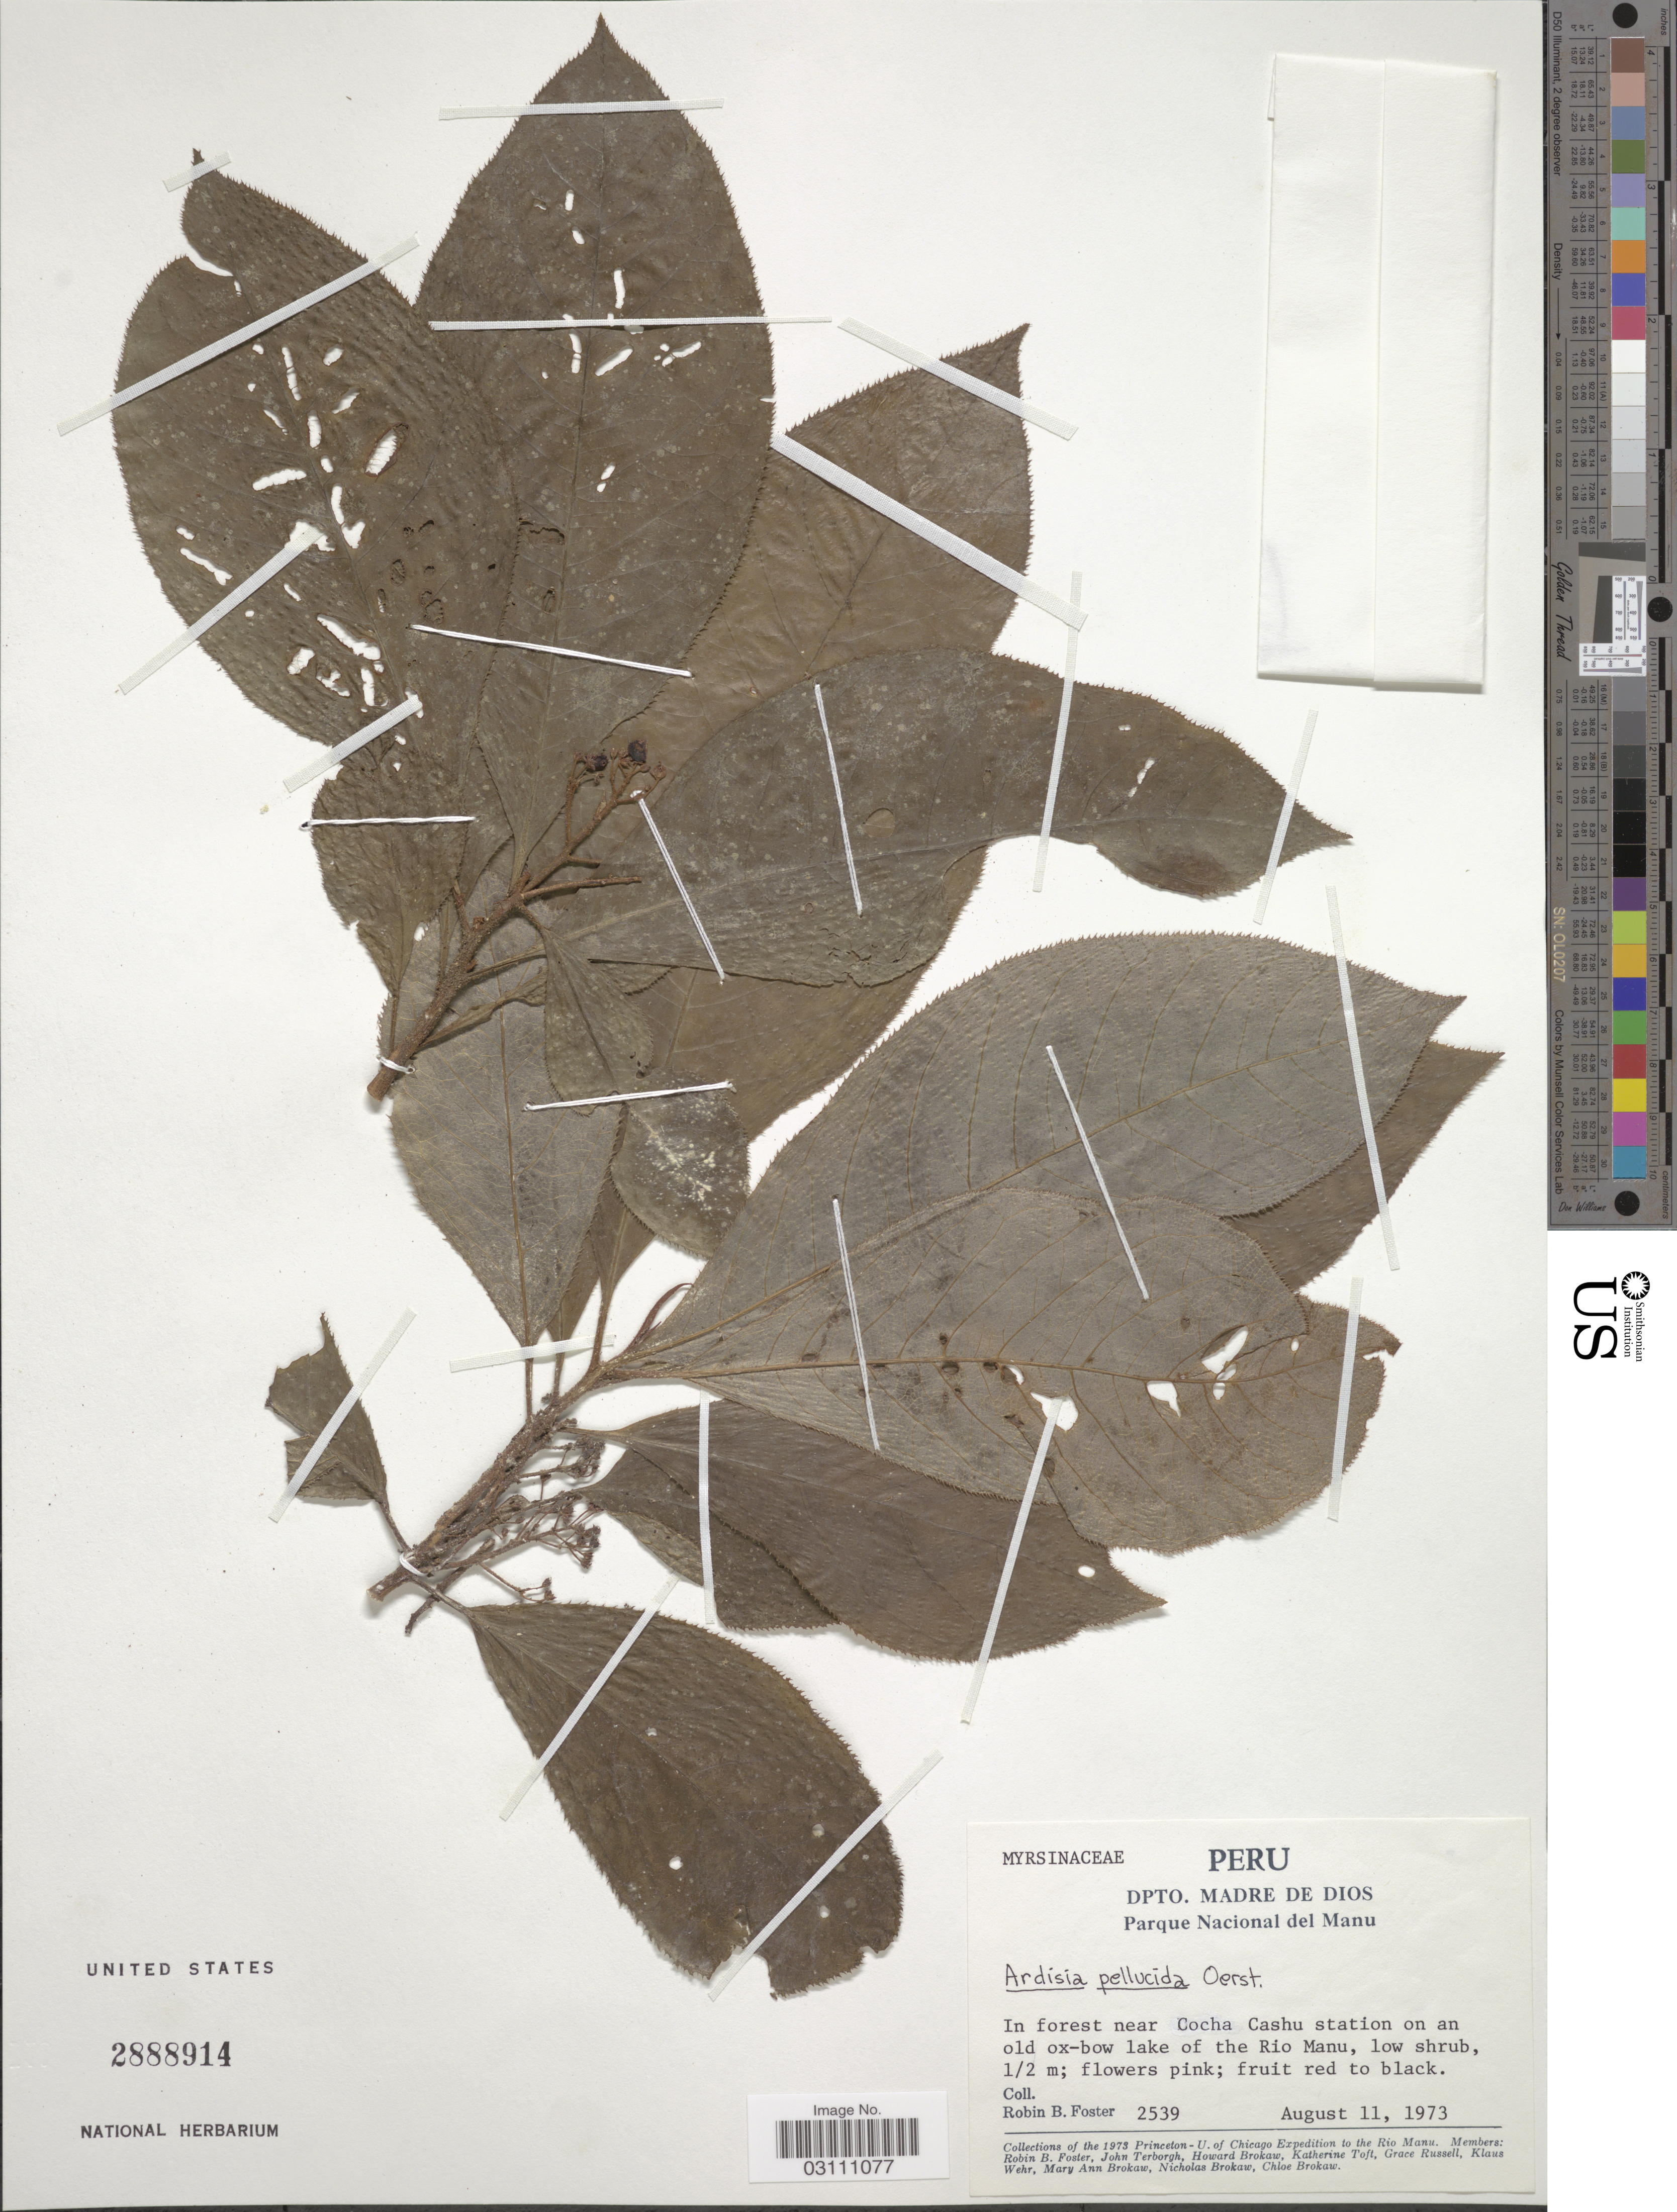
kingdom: Plantae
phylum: Tracheophyta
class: Magnoliopsida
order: Ericales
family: Primulaceae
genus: Ardisia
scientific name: Ardisia pellucida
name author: Oerst.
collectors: R. B. Foster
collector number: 2539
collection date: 1973-08-11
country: Peru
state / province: Madre de Dios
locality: Dpto. Madre de Dios. Parque Nacional del Manu. In forest near Cocha Cashu station on an old ox-bow lake of the Rio Manu.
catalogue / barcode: US 2888914